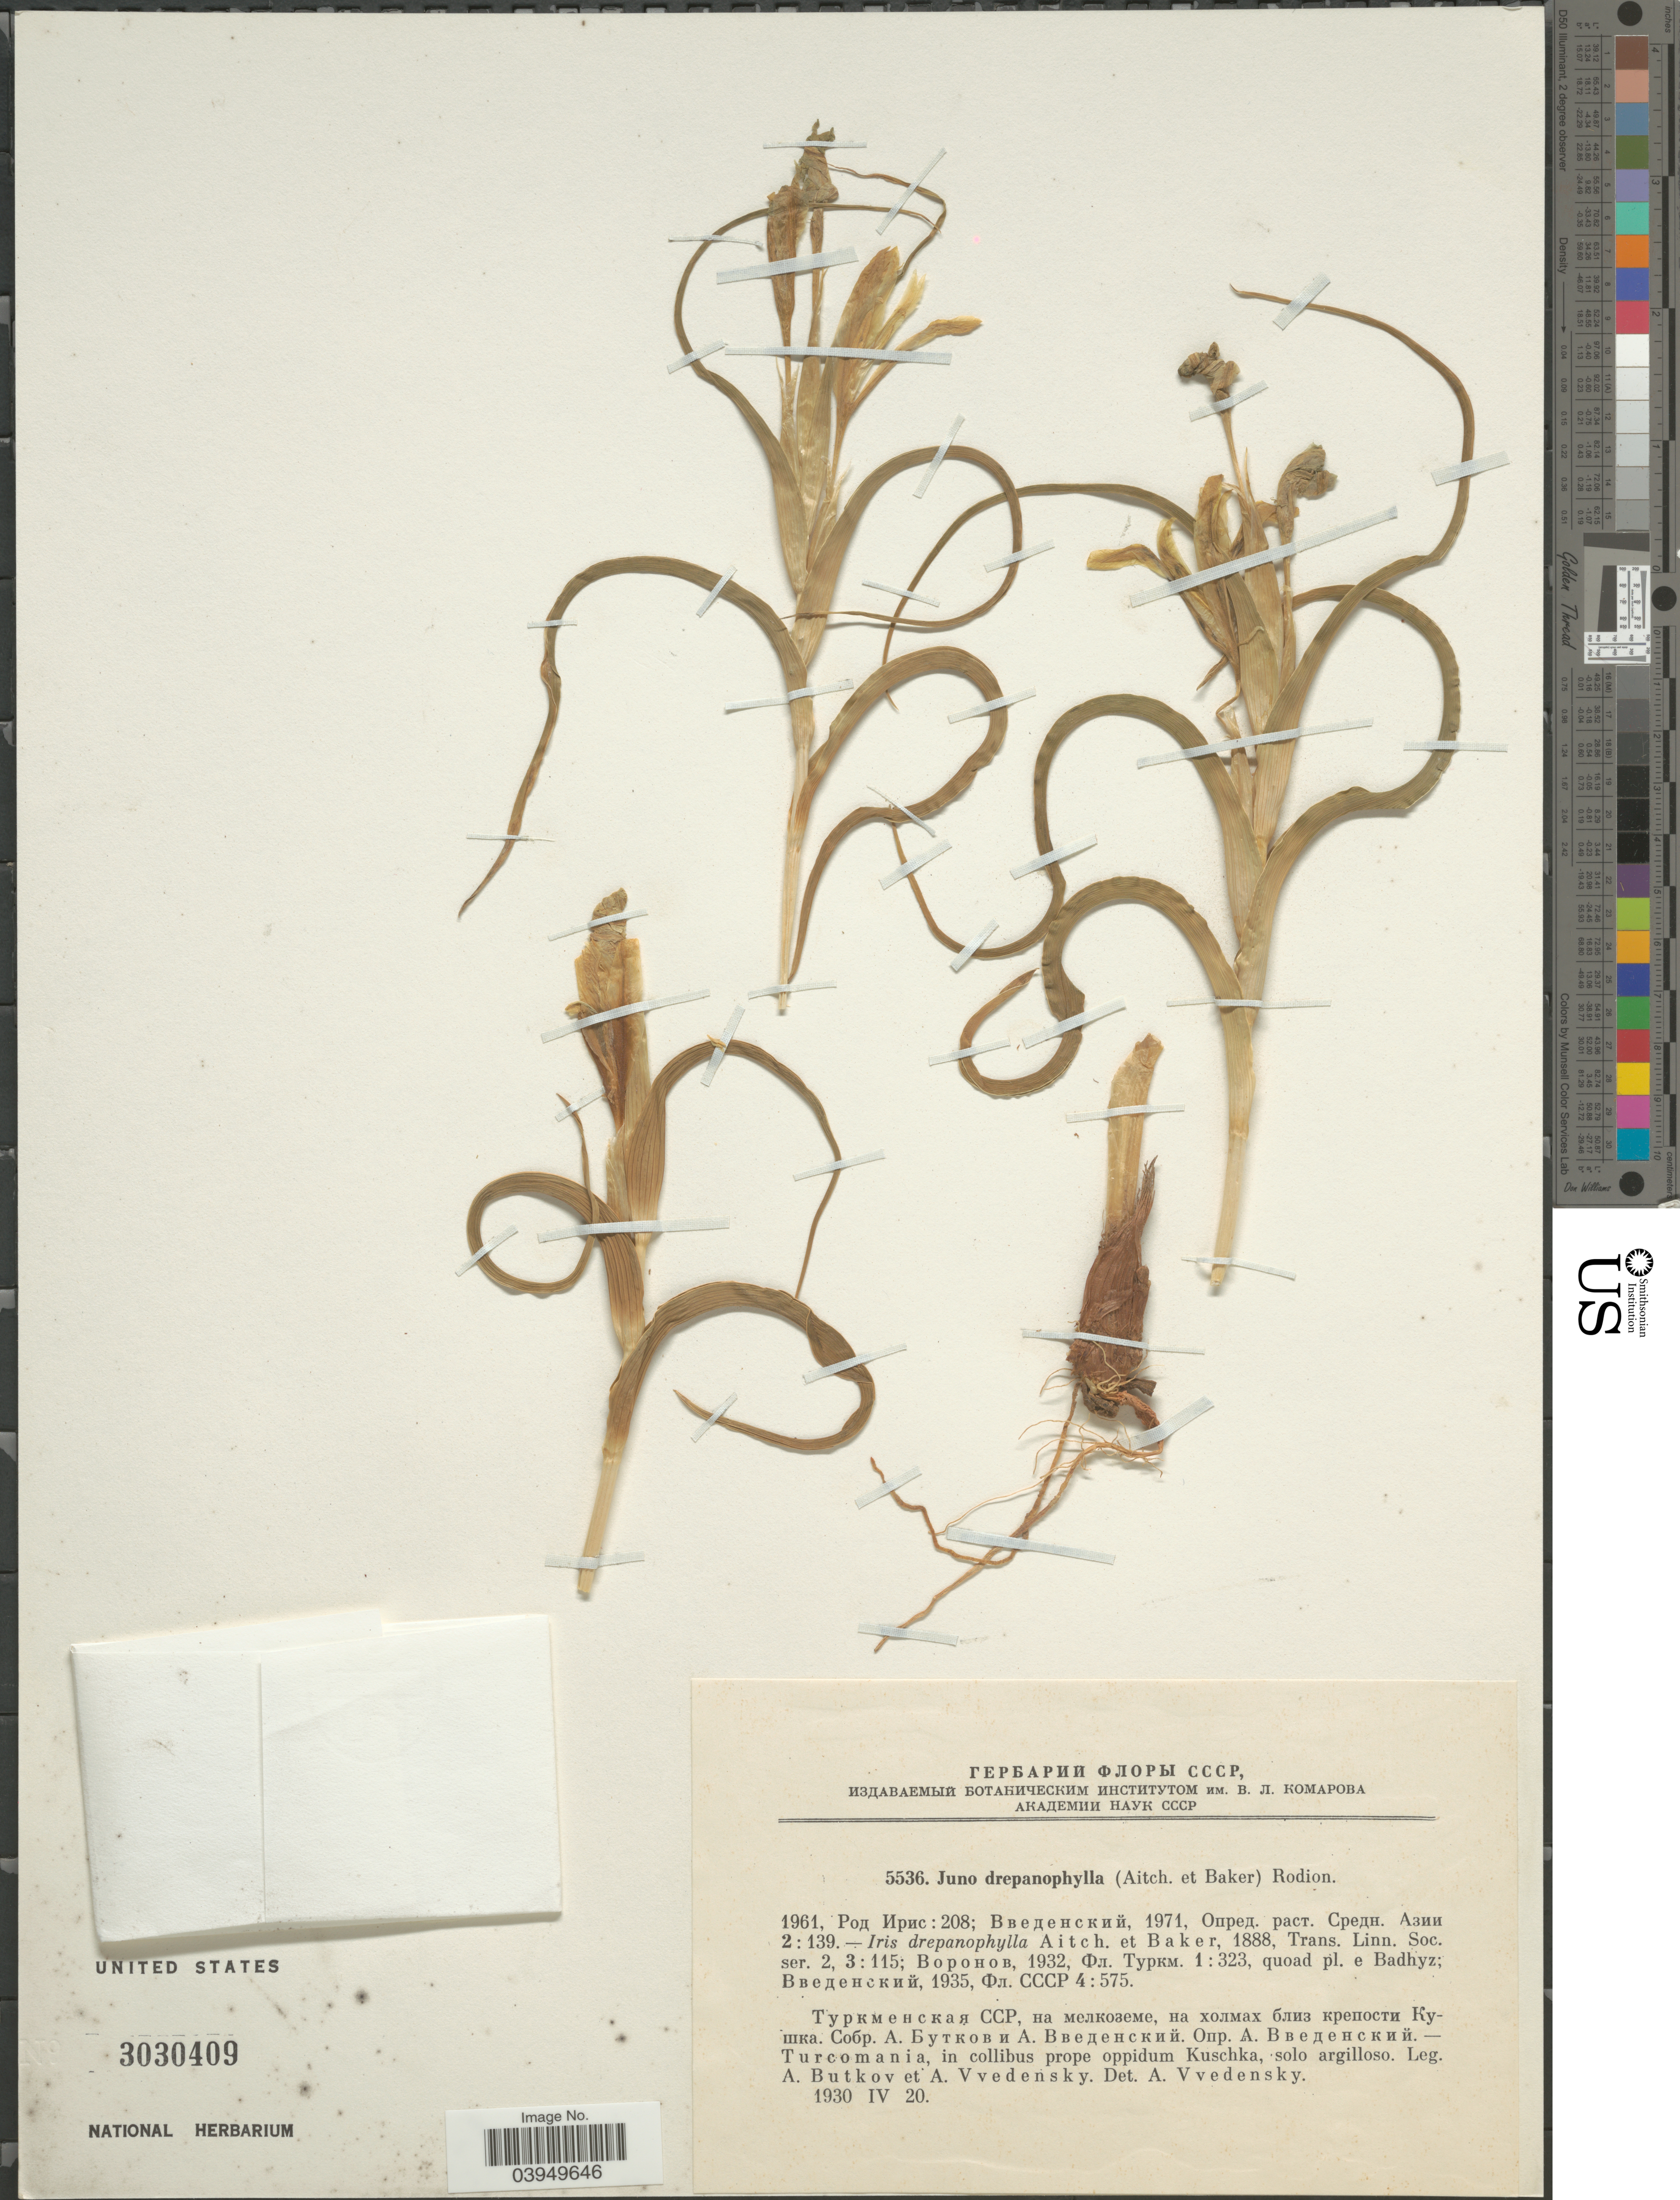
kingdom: Plantae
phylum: Tracheophyta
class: Liliopsida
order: Asparagales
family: Iridaceae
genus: Iris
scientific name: Iris drepanophylla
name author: Aitch. & Baker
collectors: A. Butkov & A. Vvedensky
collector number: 5536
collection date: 1930-04-20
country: Turkmenistan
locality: Turcomania, in collibus prope oppidum Kuschka.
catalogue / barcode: US 3030409